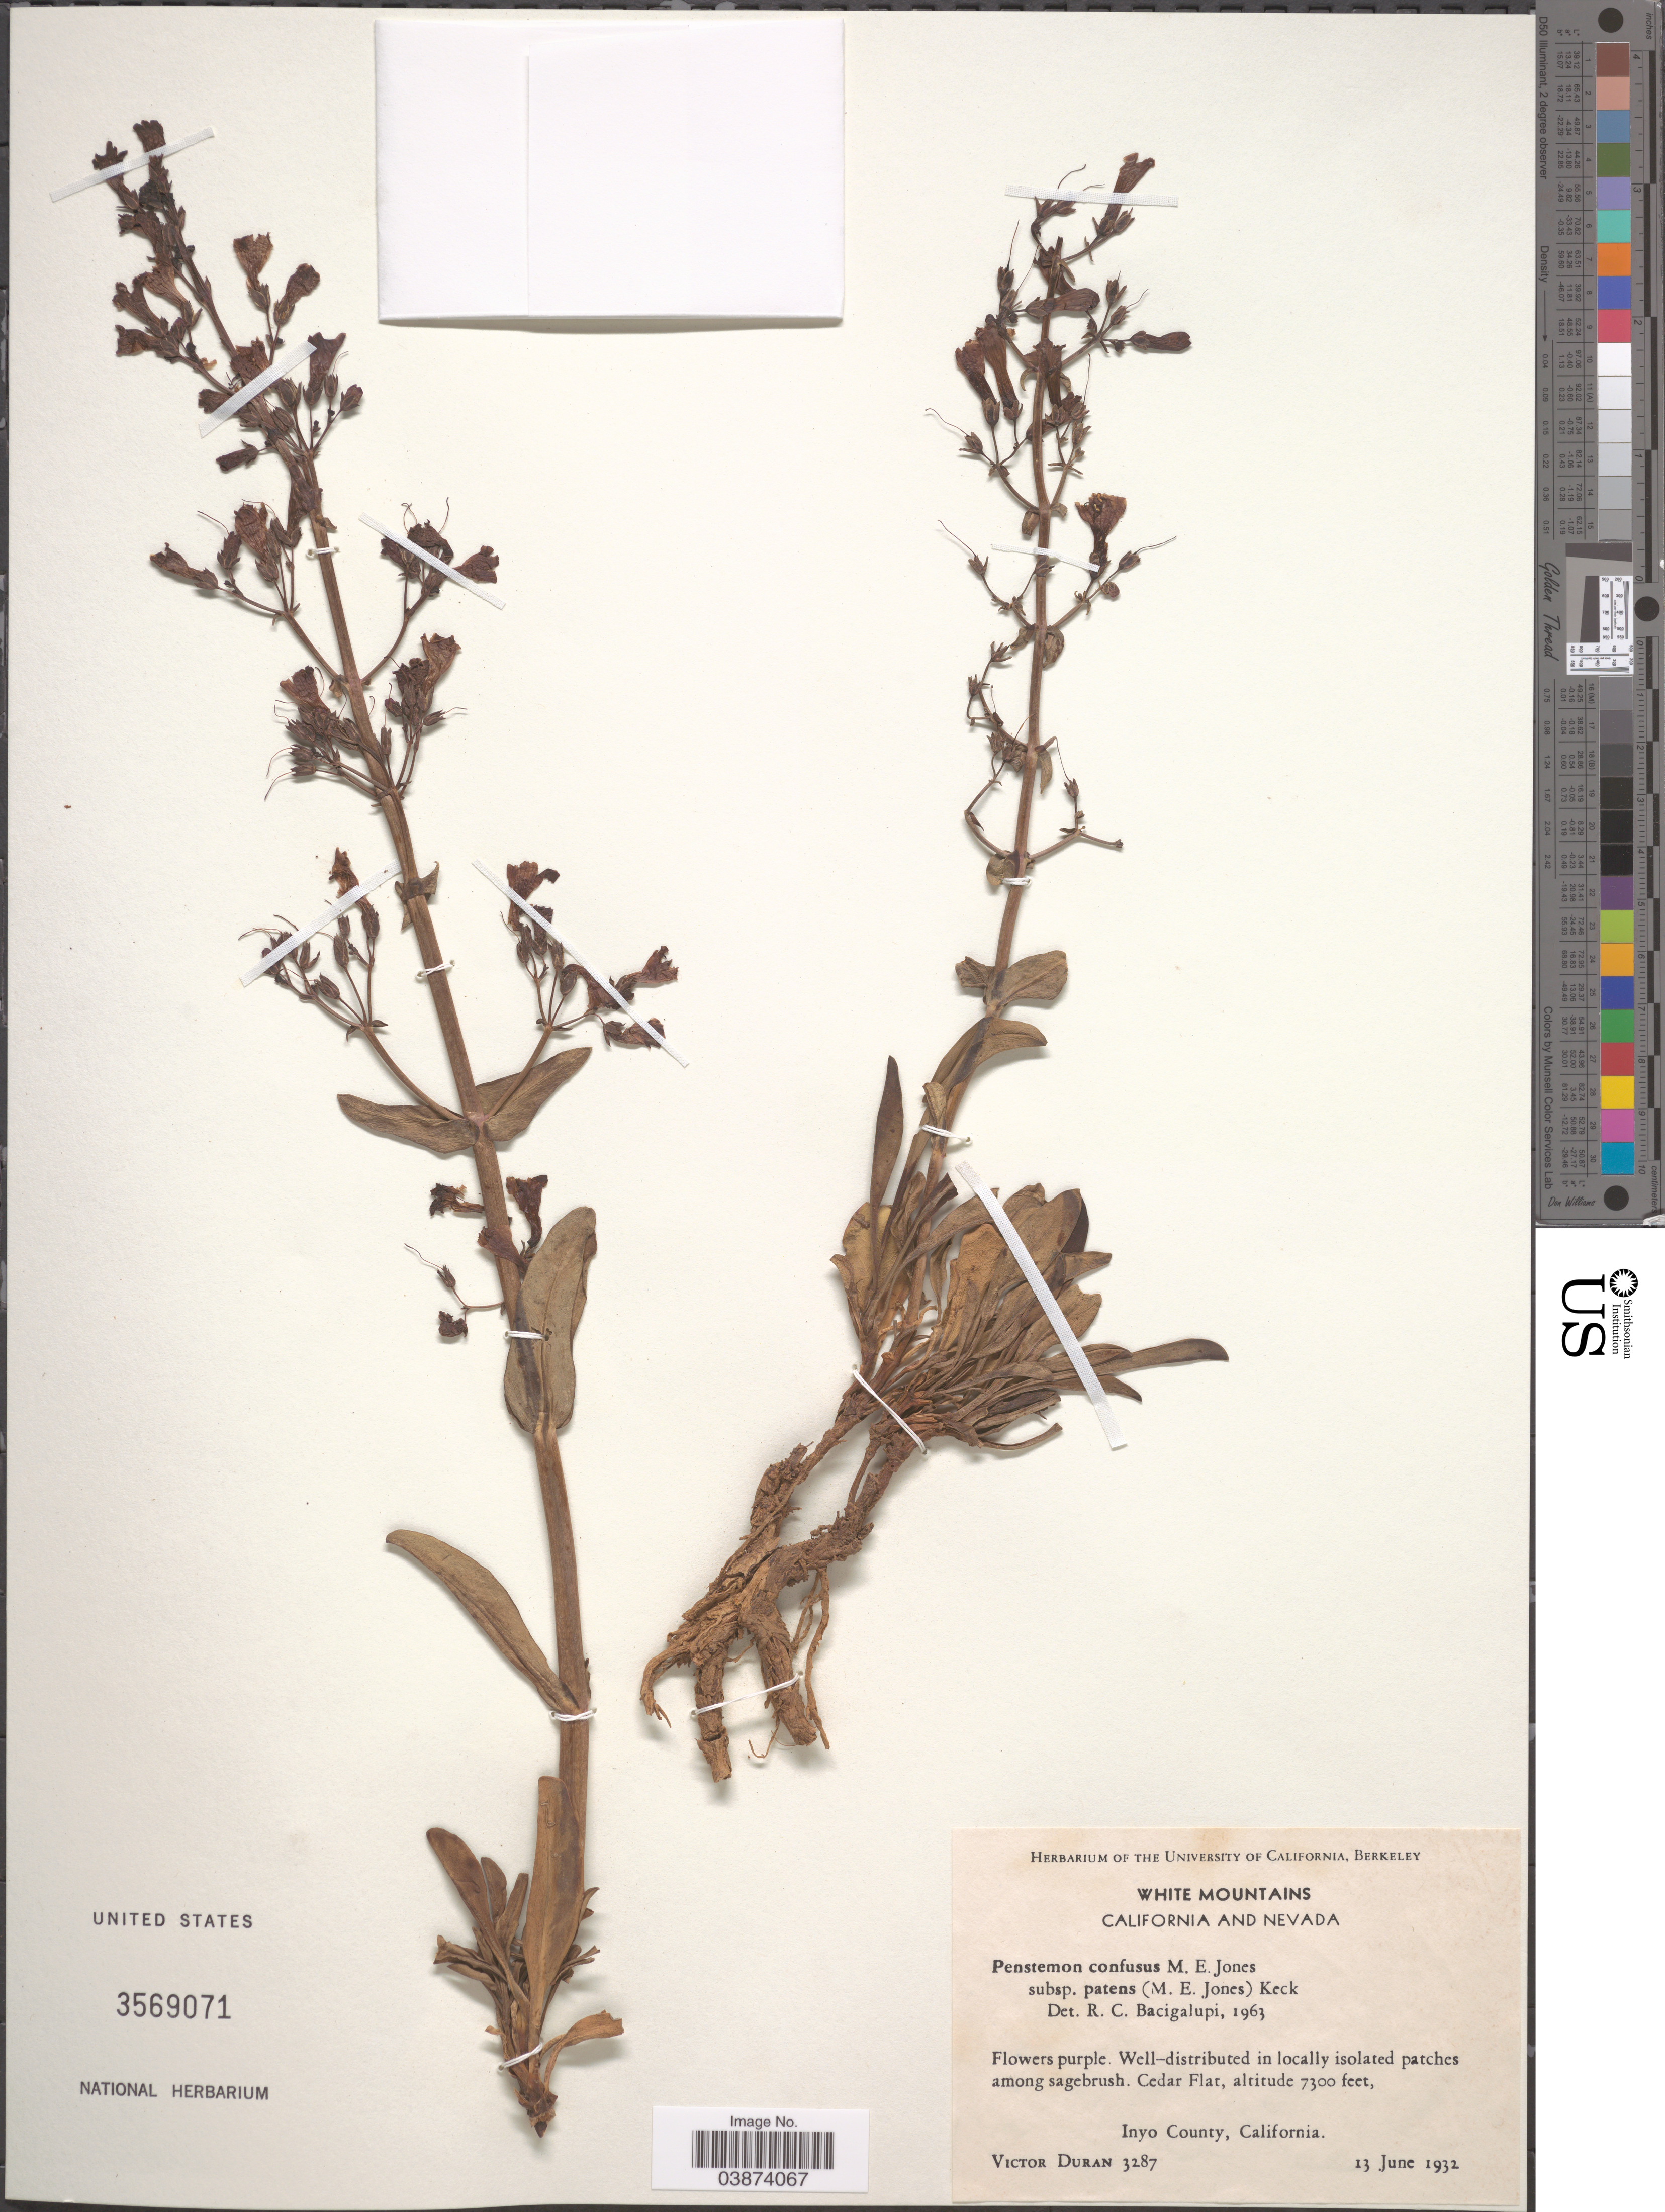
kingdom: Plantae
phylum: Tracheophyta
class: Magnoliopsida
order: Lamiales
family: Plantaginaceae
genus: Penstemon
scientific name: Penstemon confusus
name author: M.E. Jones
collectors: V. Duran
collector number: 3287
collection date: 1932-06-13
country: United States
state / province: California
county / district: Inyo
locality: White Mountains. Cedar Flat, Inyo County.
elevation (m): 2225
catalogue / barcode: US 3569071